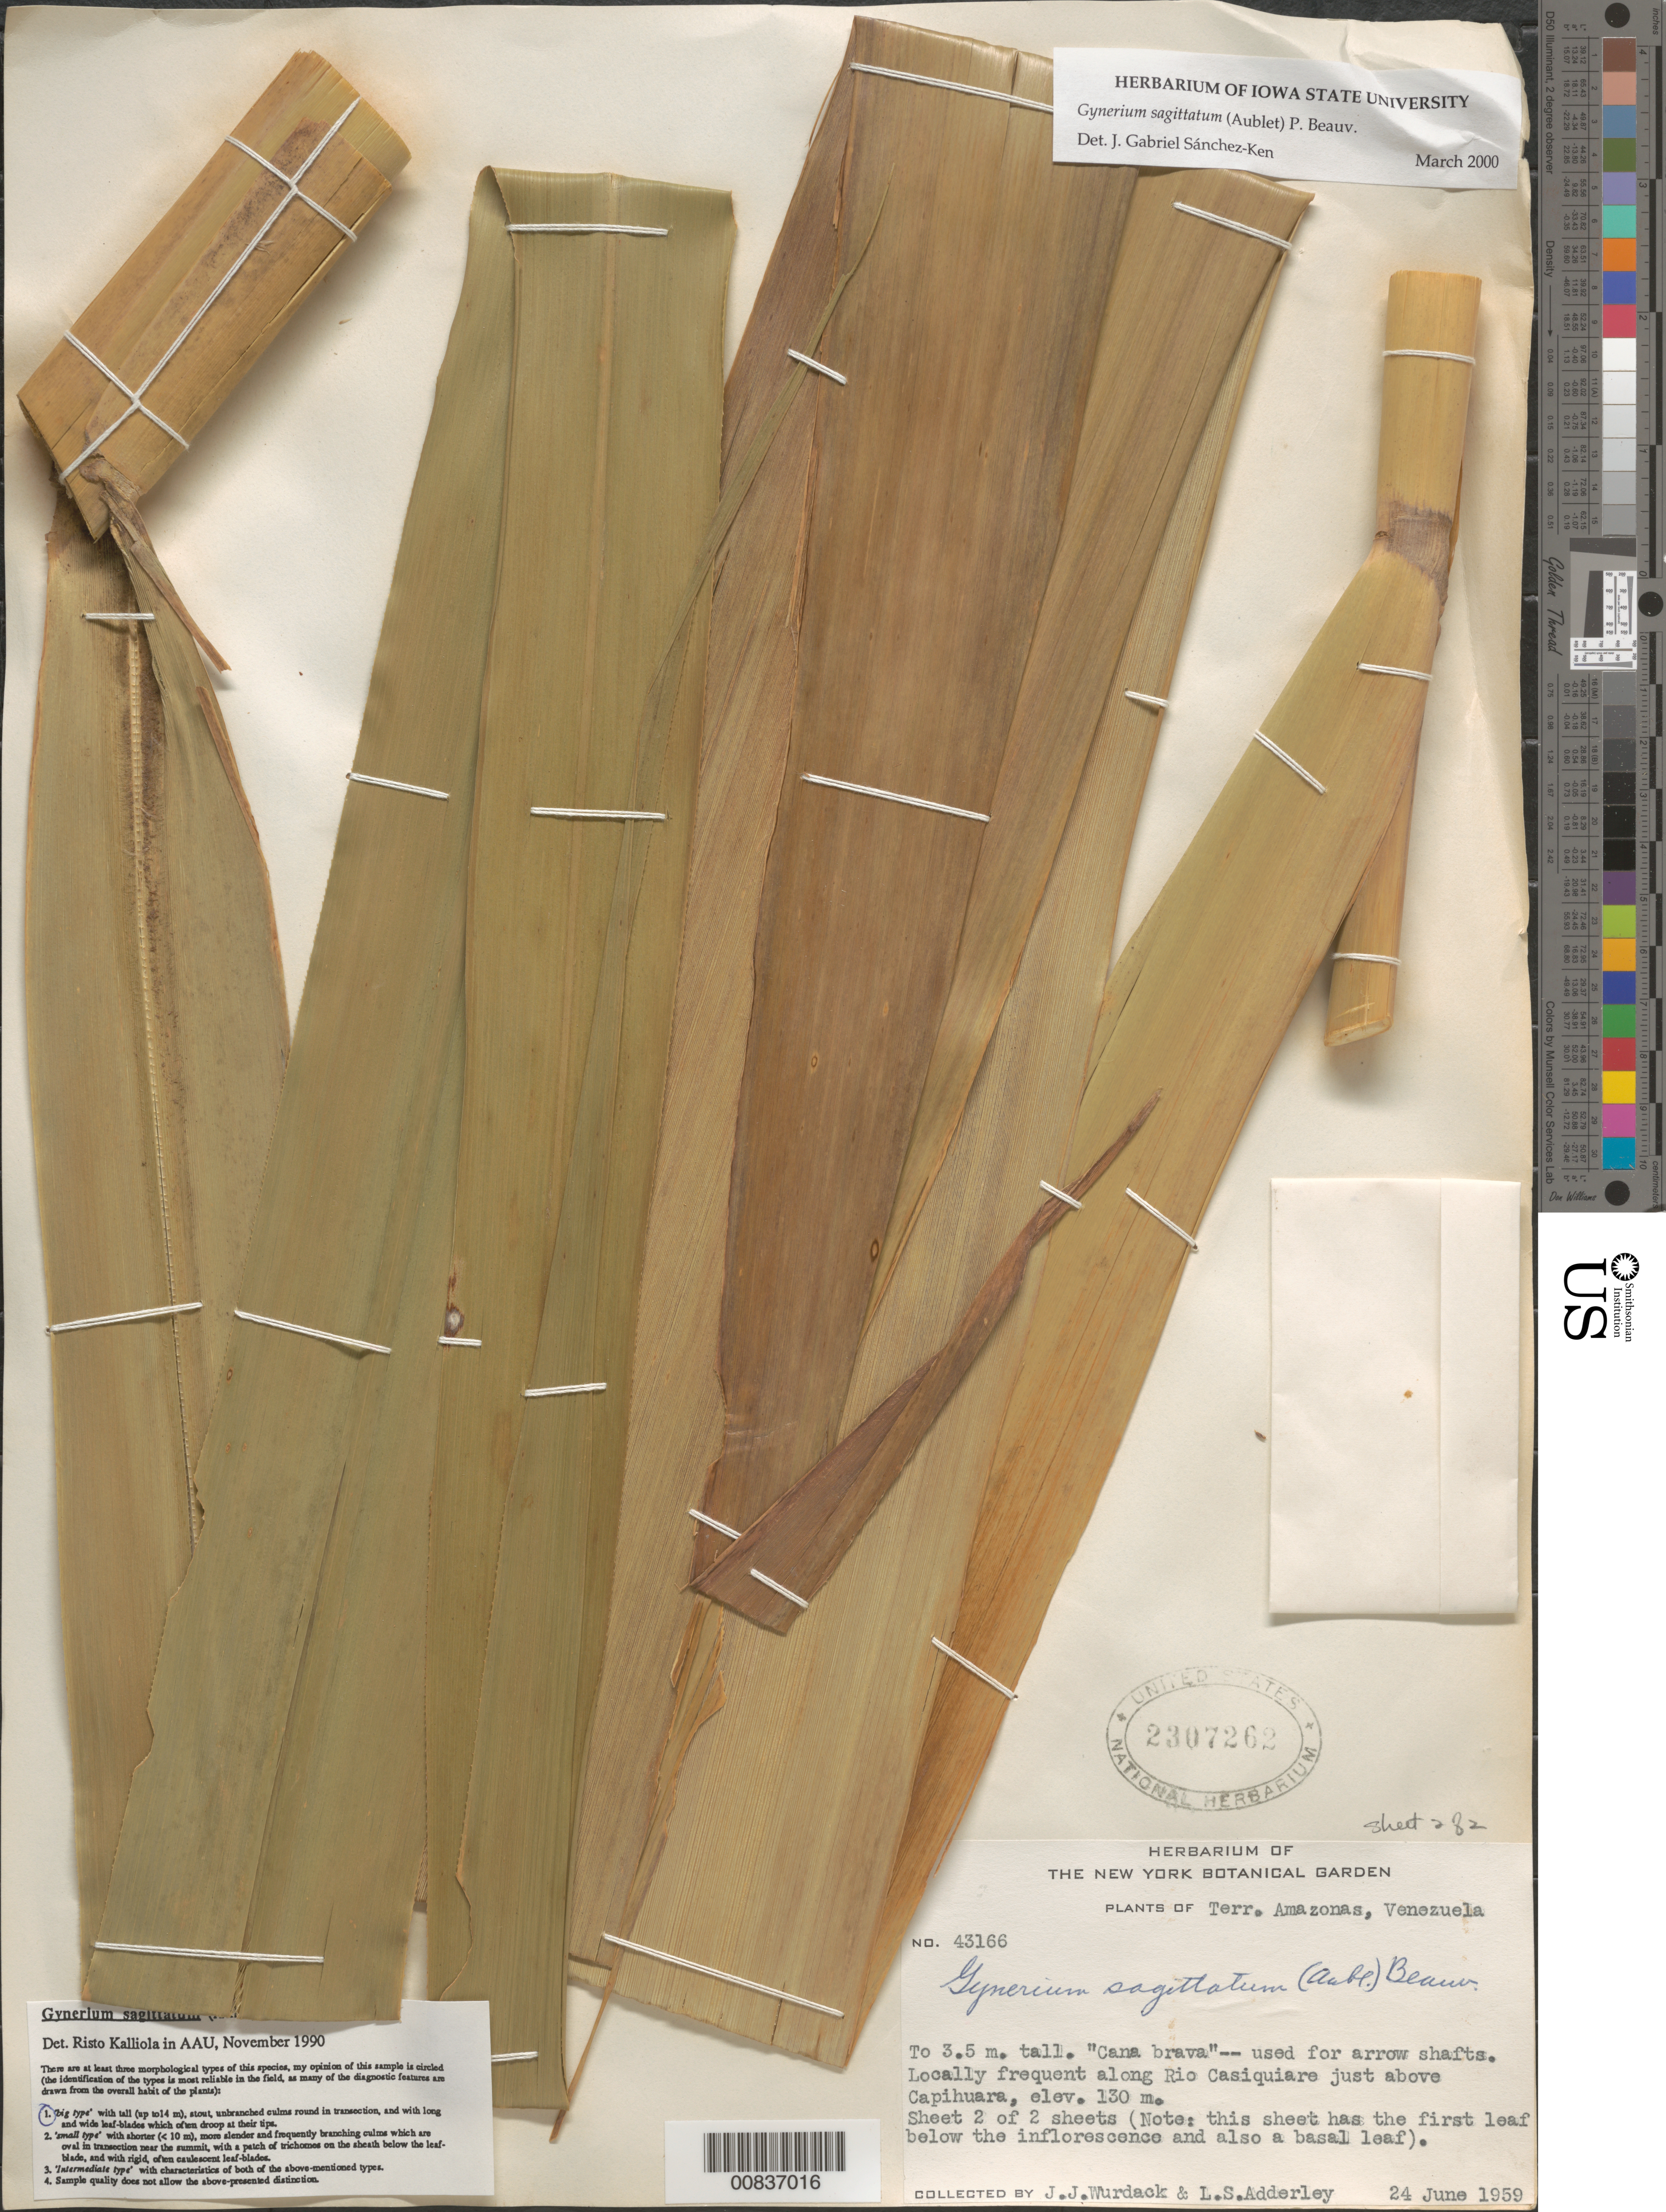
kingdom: Plantae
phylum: Tracheophyta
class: Liliopsida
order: Poales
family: Poaceae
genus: Gynerium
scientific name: Gynerium sagittatum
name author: (Aubl.) P. Beauv.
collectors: J. J. Wurdack & L. S. Adderley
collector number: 43166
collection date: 1959-06-24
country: Venezuela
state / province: Amazonas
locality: Terr. Amazonas. Along Rio Casiquiare just above Capihuara.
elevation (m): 130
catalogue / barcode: US 2307262